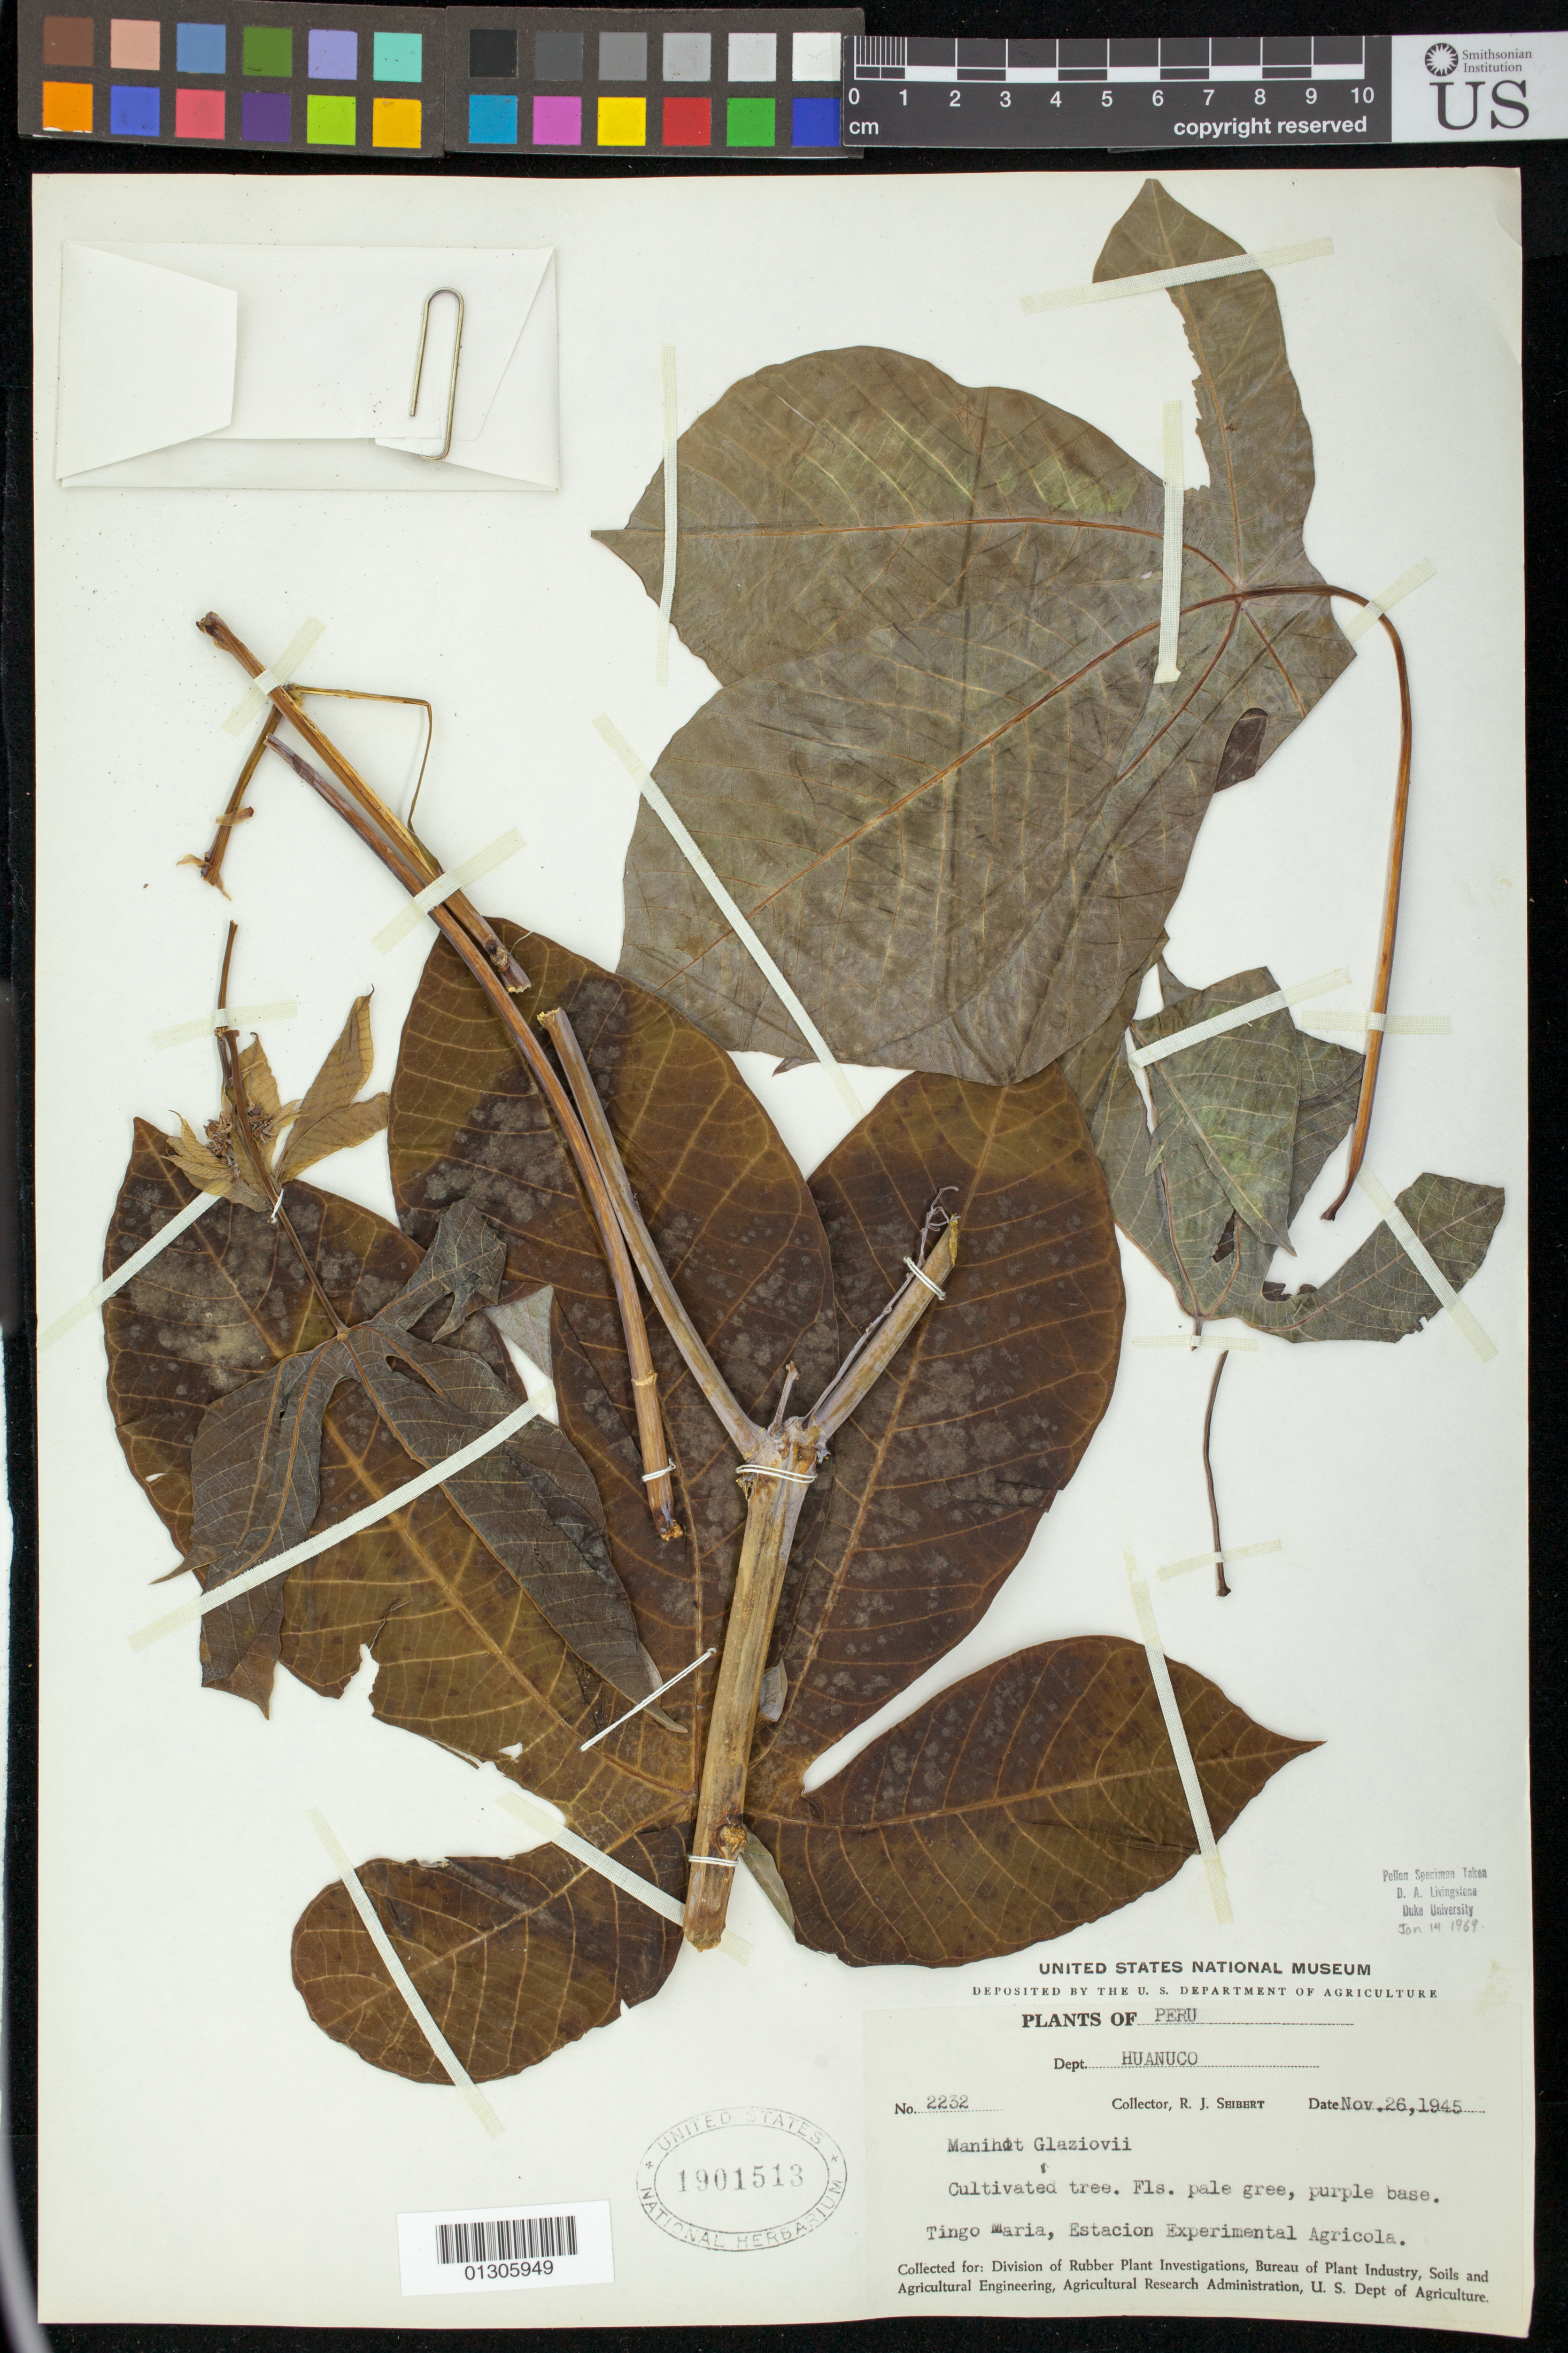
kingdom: Plantae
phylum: Tracheophyta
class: Magnoliopsida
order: Malpighiales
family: Euphorbiaceae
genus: Manihot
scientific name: Manihot esculenta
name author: Crantz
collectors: R. J. Seibert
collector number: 2232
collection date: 1945-11-26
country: Peru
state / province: Huánuco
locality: Tingo Maria, Estacion Experimenal Agricola.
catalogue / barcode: US 1901513